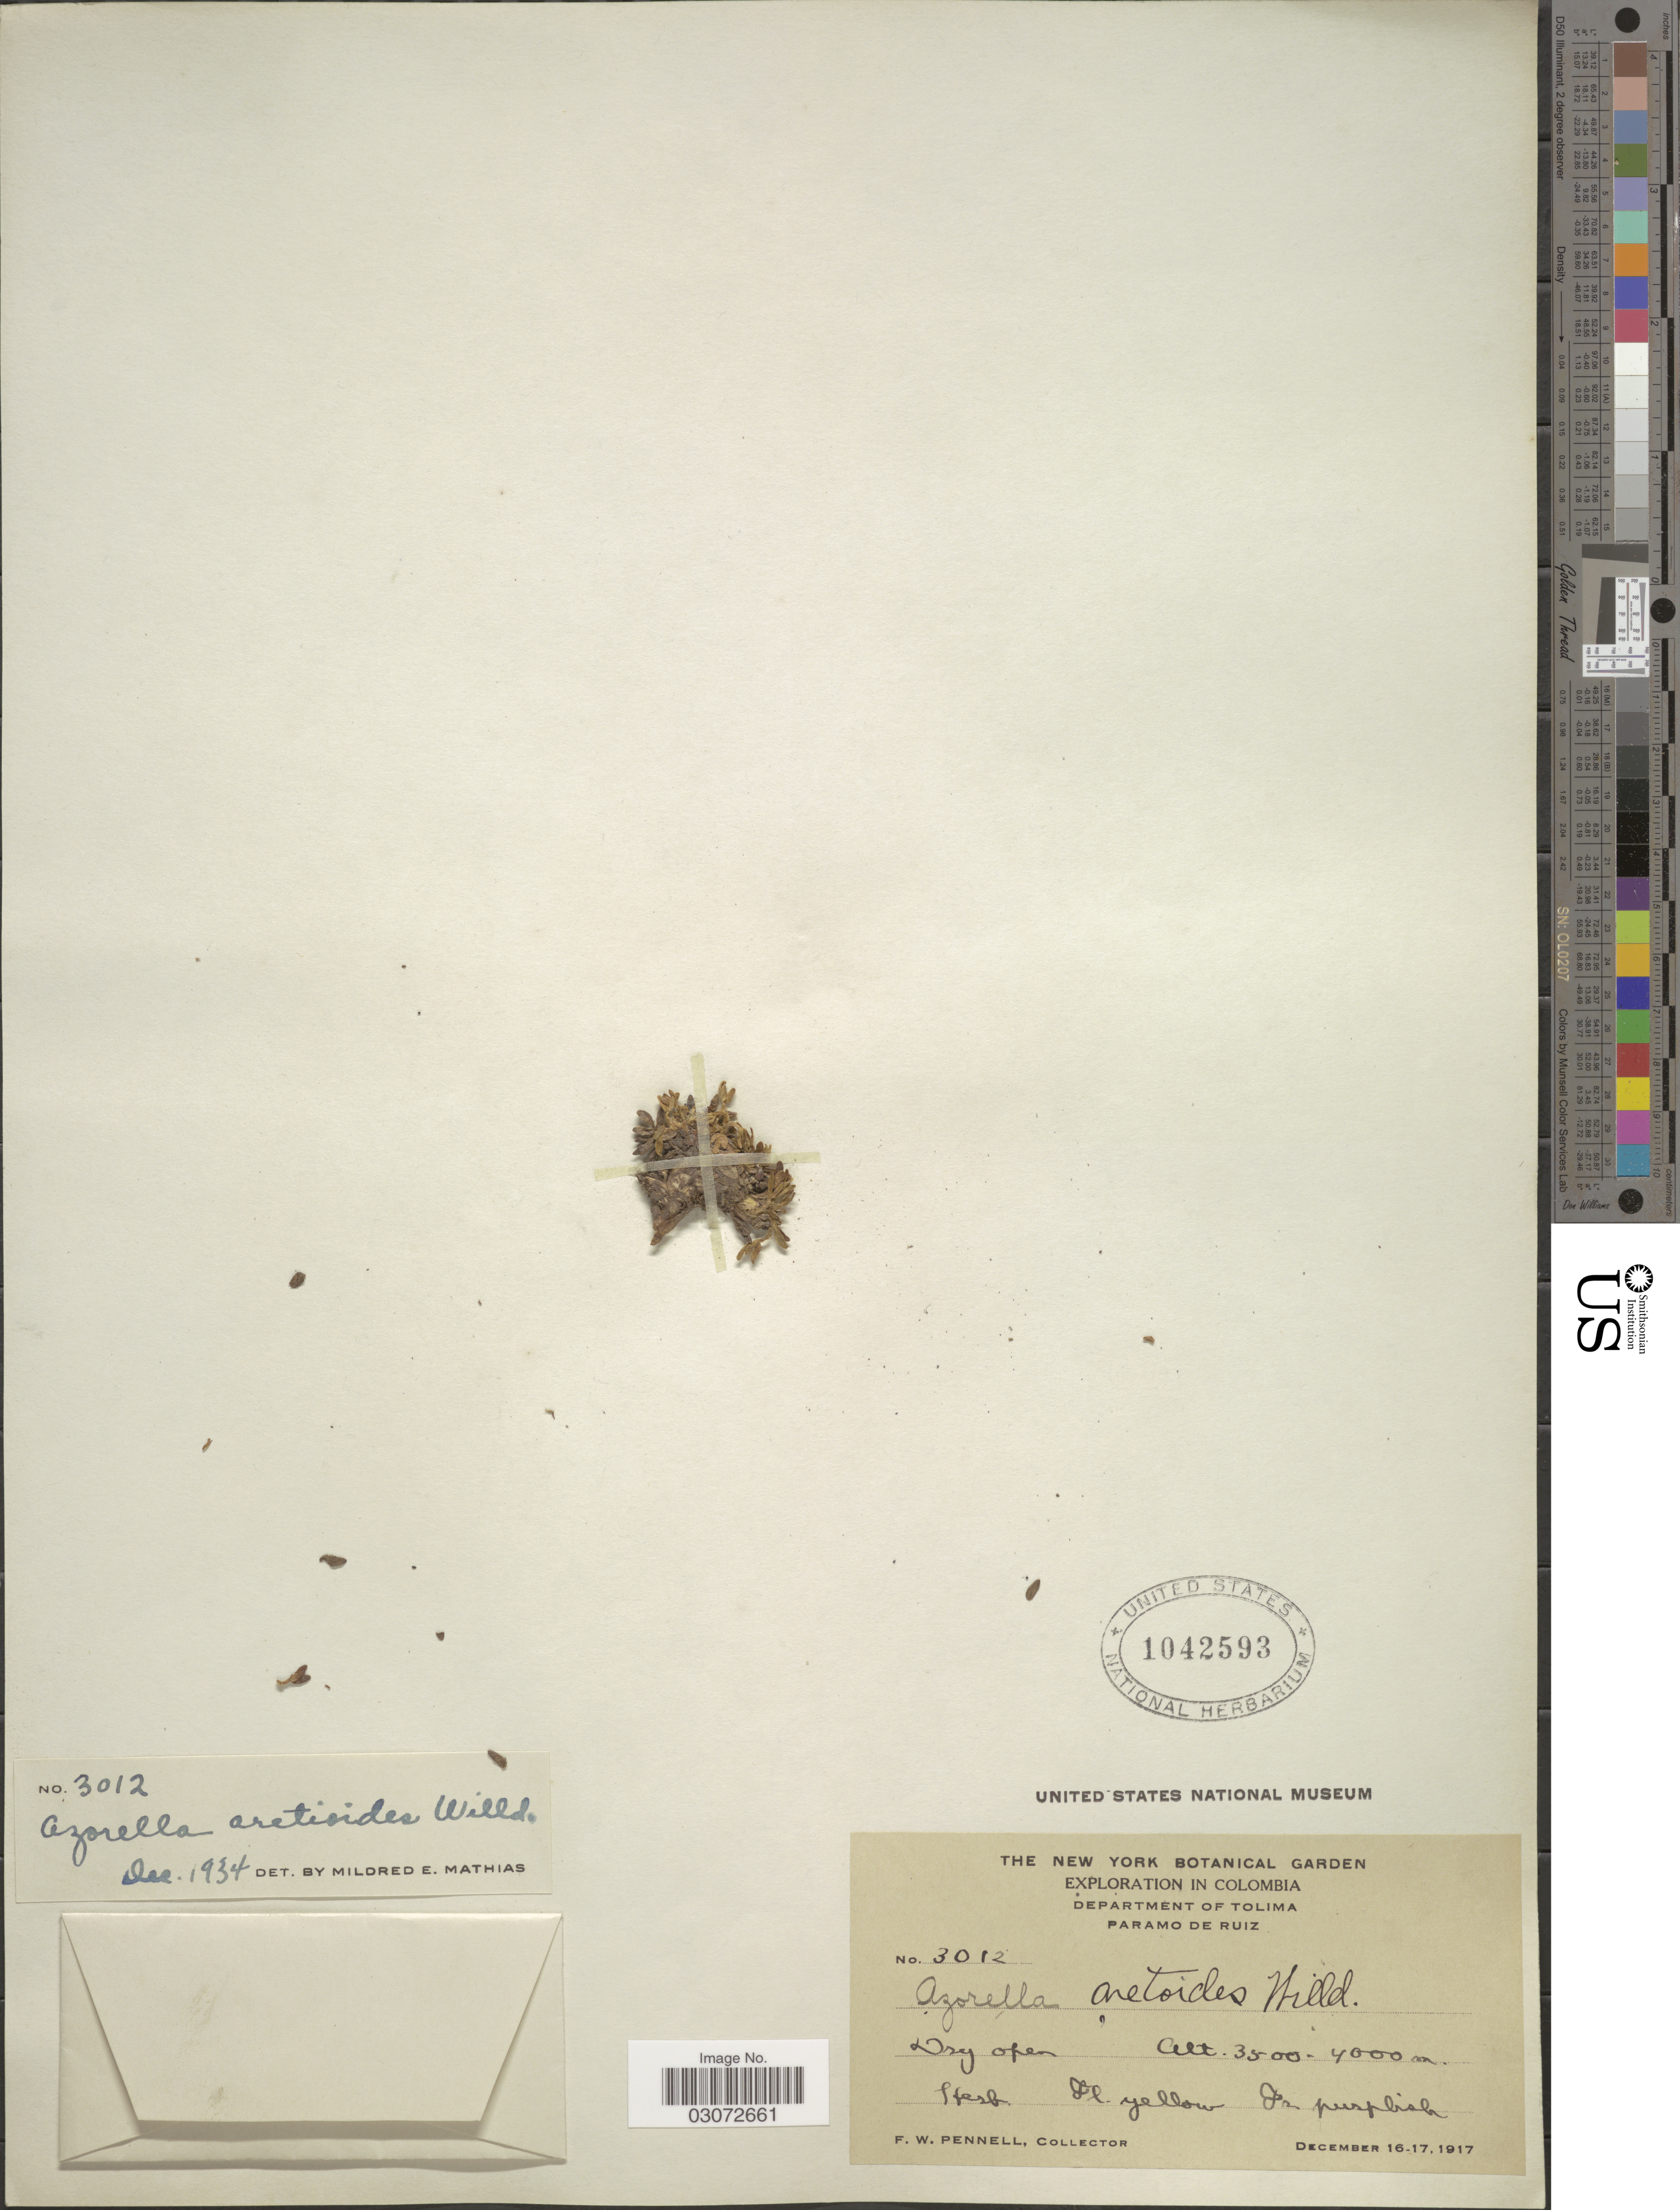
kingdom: Plantae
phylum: Tracheophyta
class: Magnoliopsida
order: Apiales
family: Apiaceae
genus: Azorella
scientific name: Azorella aretioides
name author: (Kunth) Willd. ex DC.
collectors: F. W. Pennell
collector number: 3012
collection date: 1917-12-16/1917-12-17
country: Colombia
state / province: Tolima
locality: Department of Tolima. Paramo de Ruiz.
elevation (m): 3500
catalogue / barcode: US 1042593